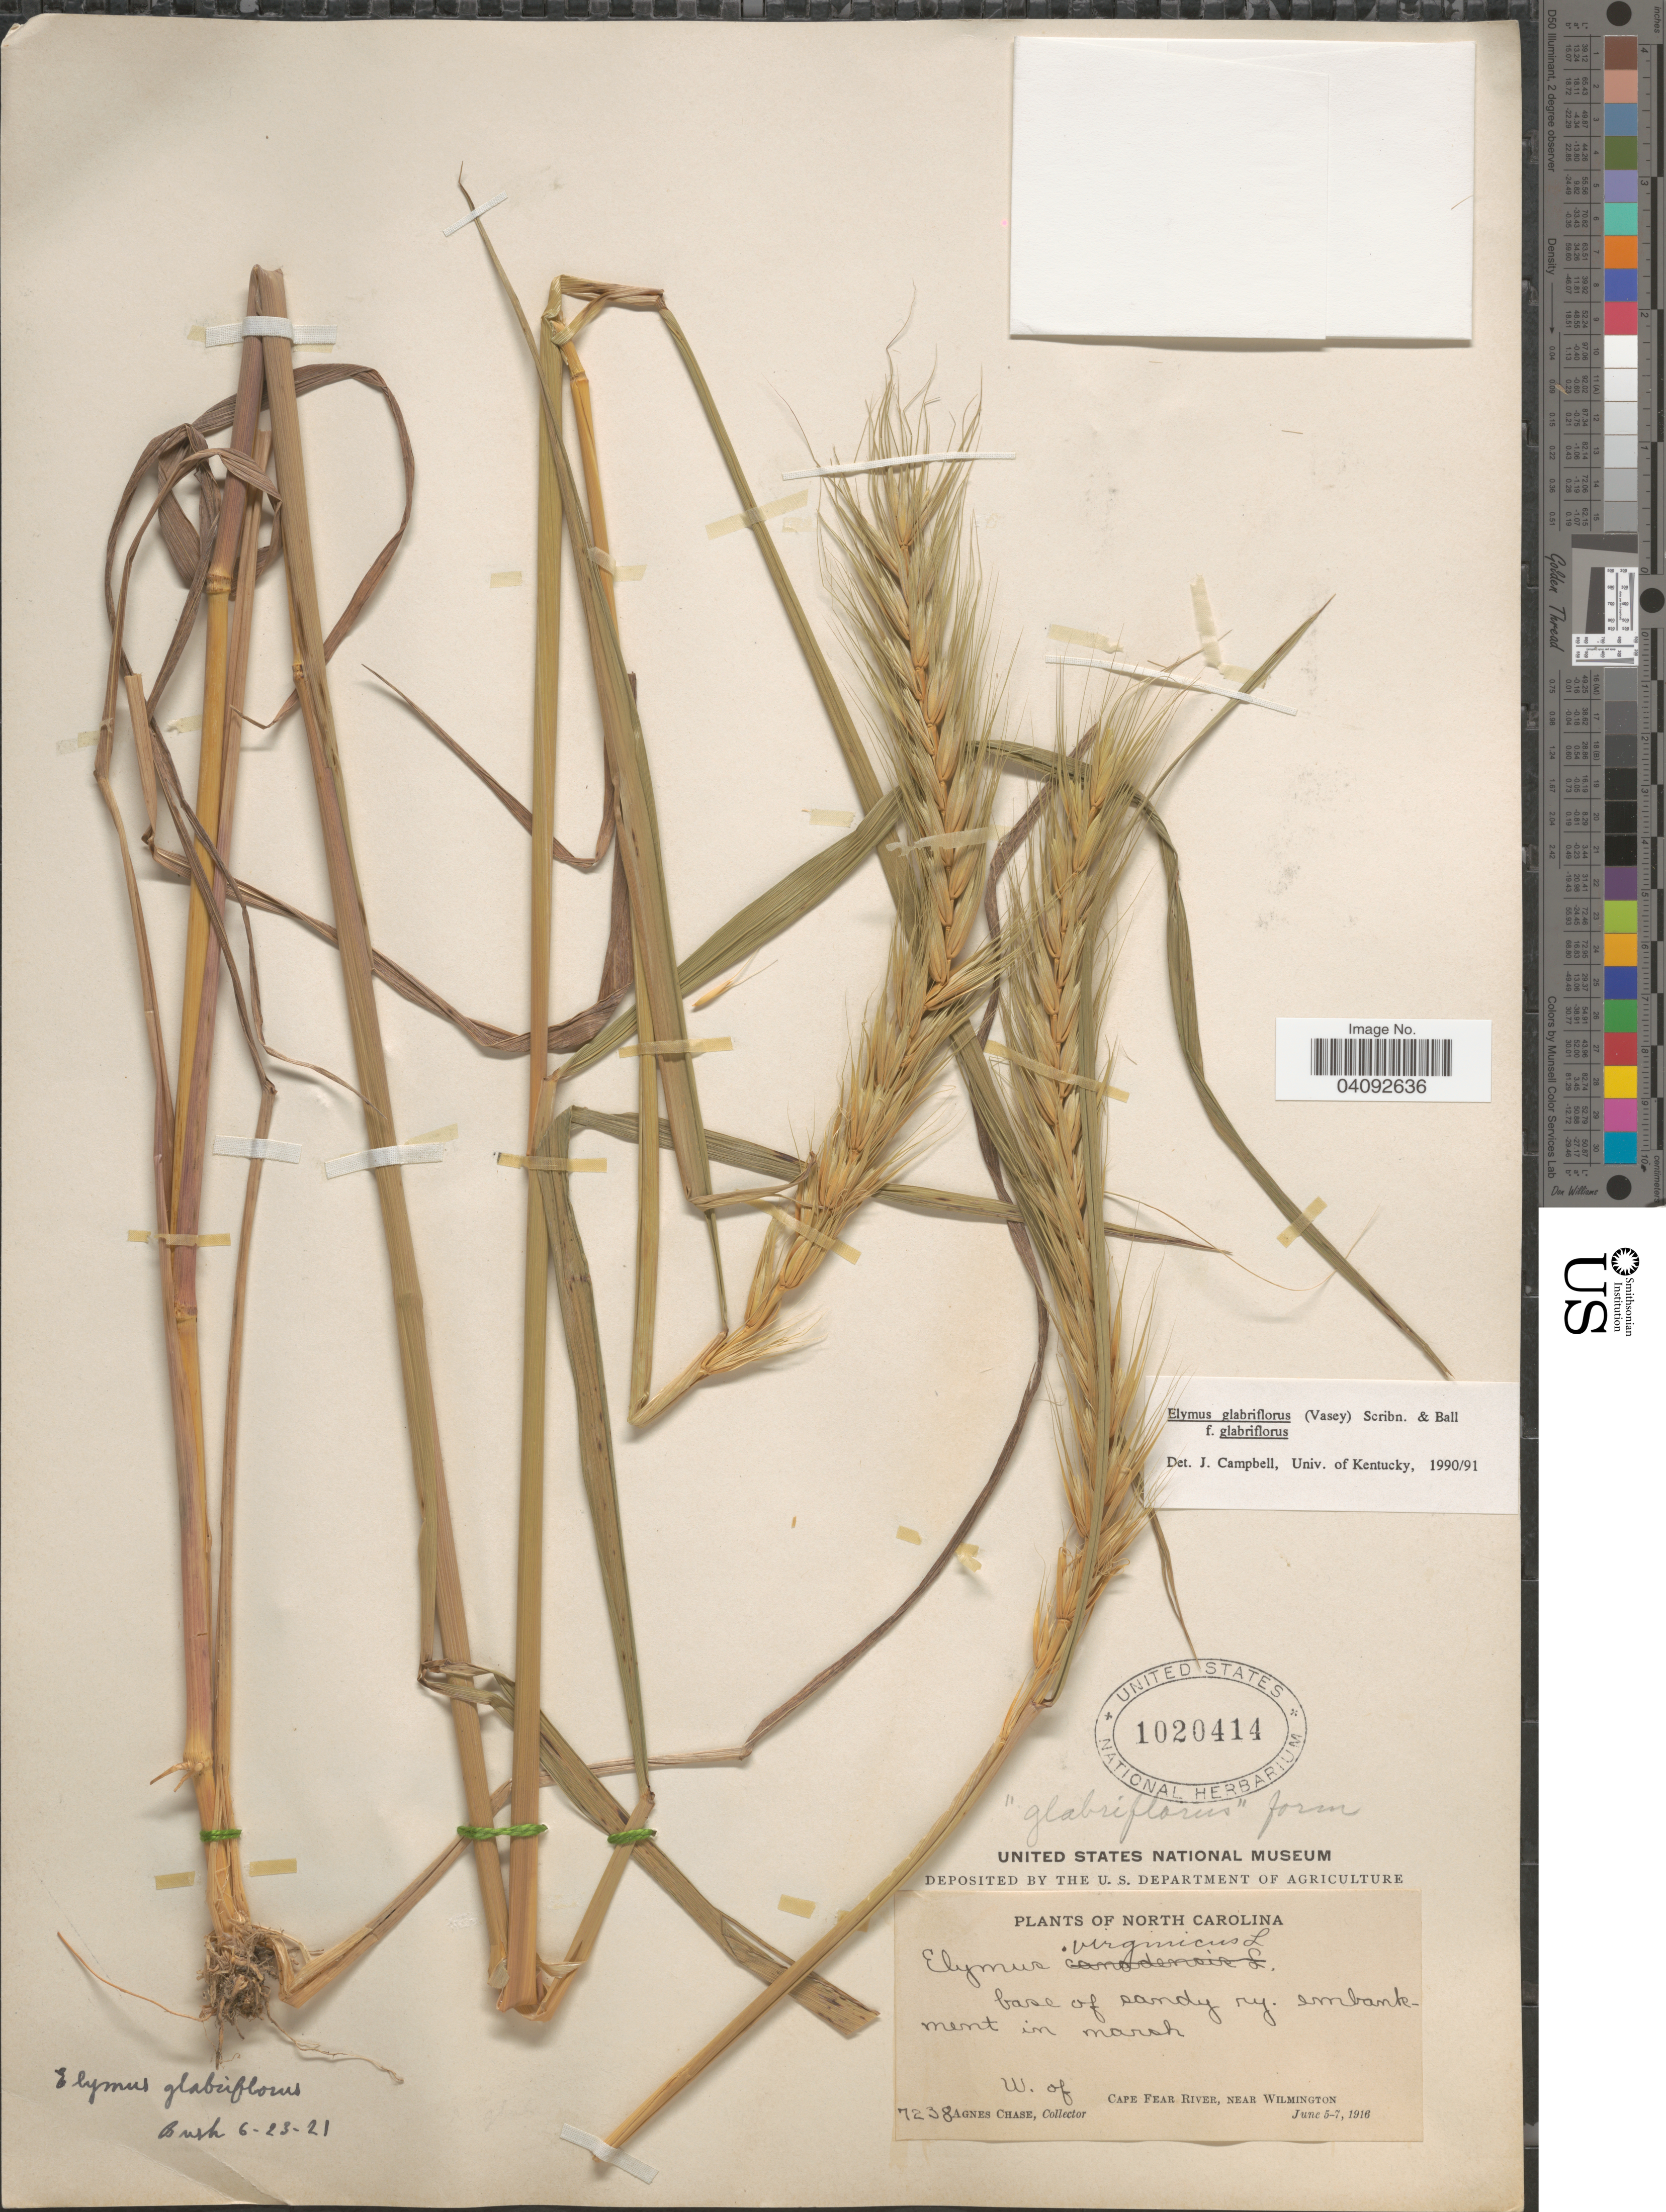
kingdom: Plantae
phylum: Tracheophyta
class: Liliopsida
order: Poales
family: Poaceae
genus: Elymus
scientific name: Elymus glabriflorus var. glabriflorus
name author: (Vasey ex L.H. Dewey) Scribn. & C.R. Ball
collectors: A. Chase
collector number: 7238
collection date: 1916-06-05/1916-06-07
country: United States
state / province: North Carolina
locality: Base of sandy ry embankment in marsh. W. of Cape Fear River, near Wilmington.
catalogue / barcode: US 1020414